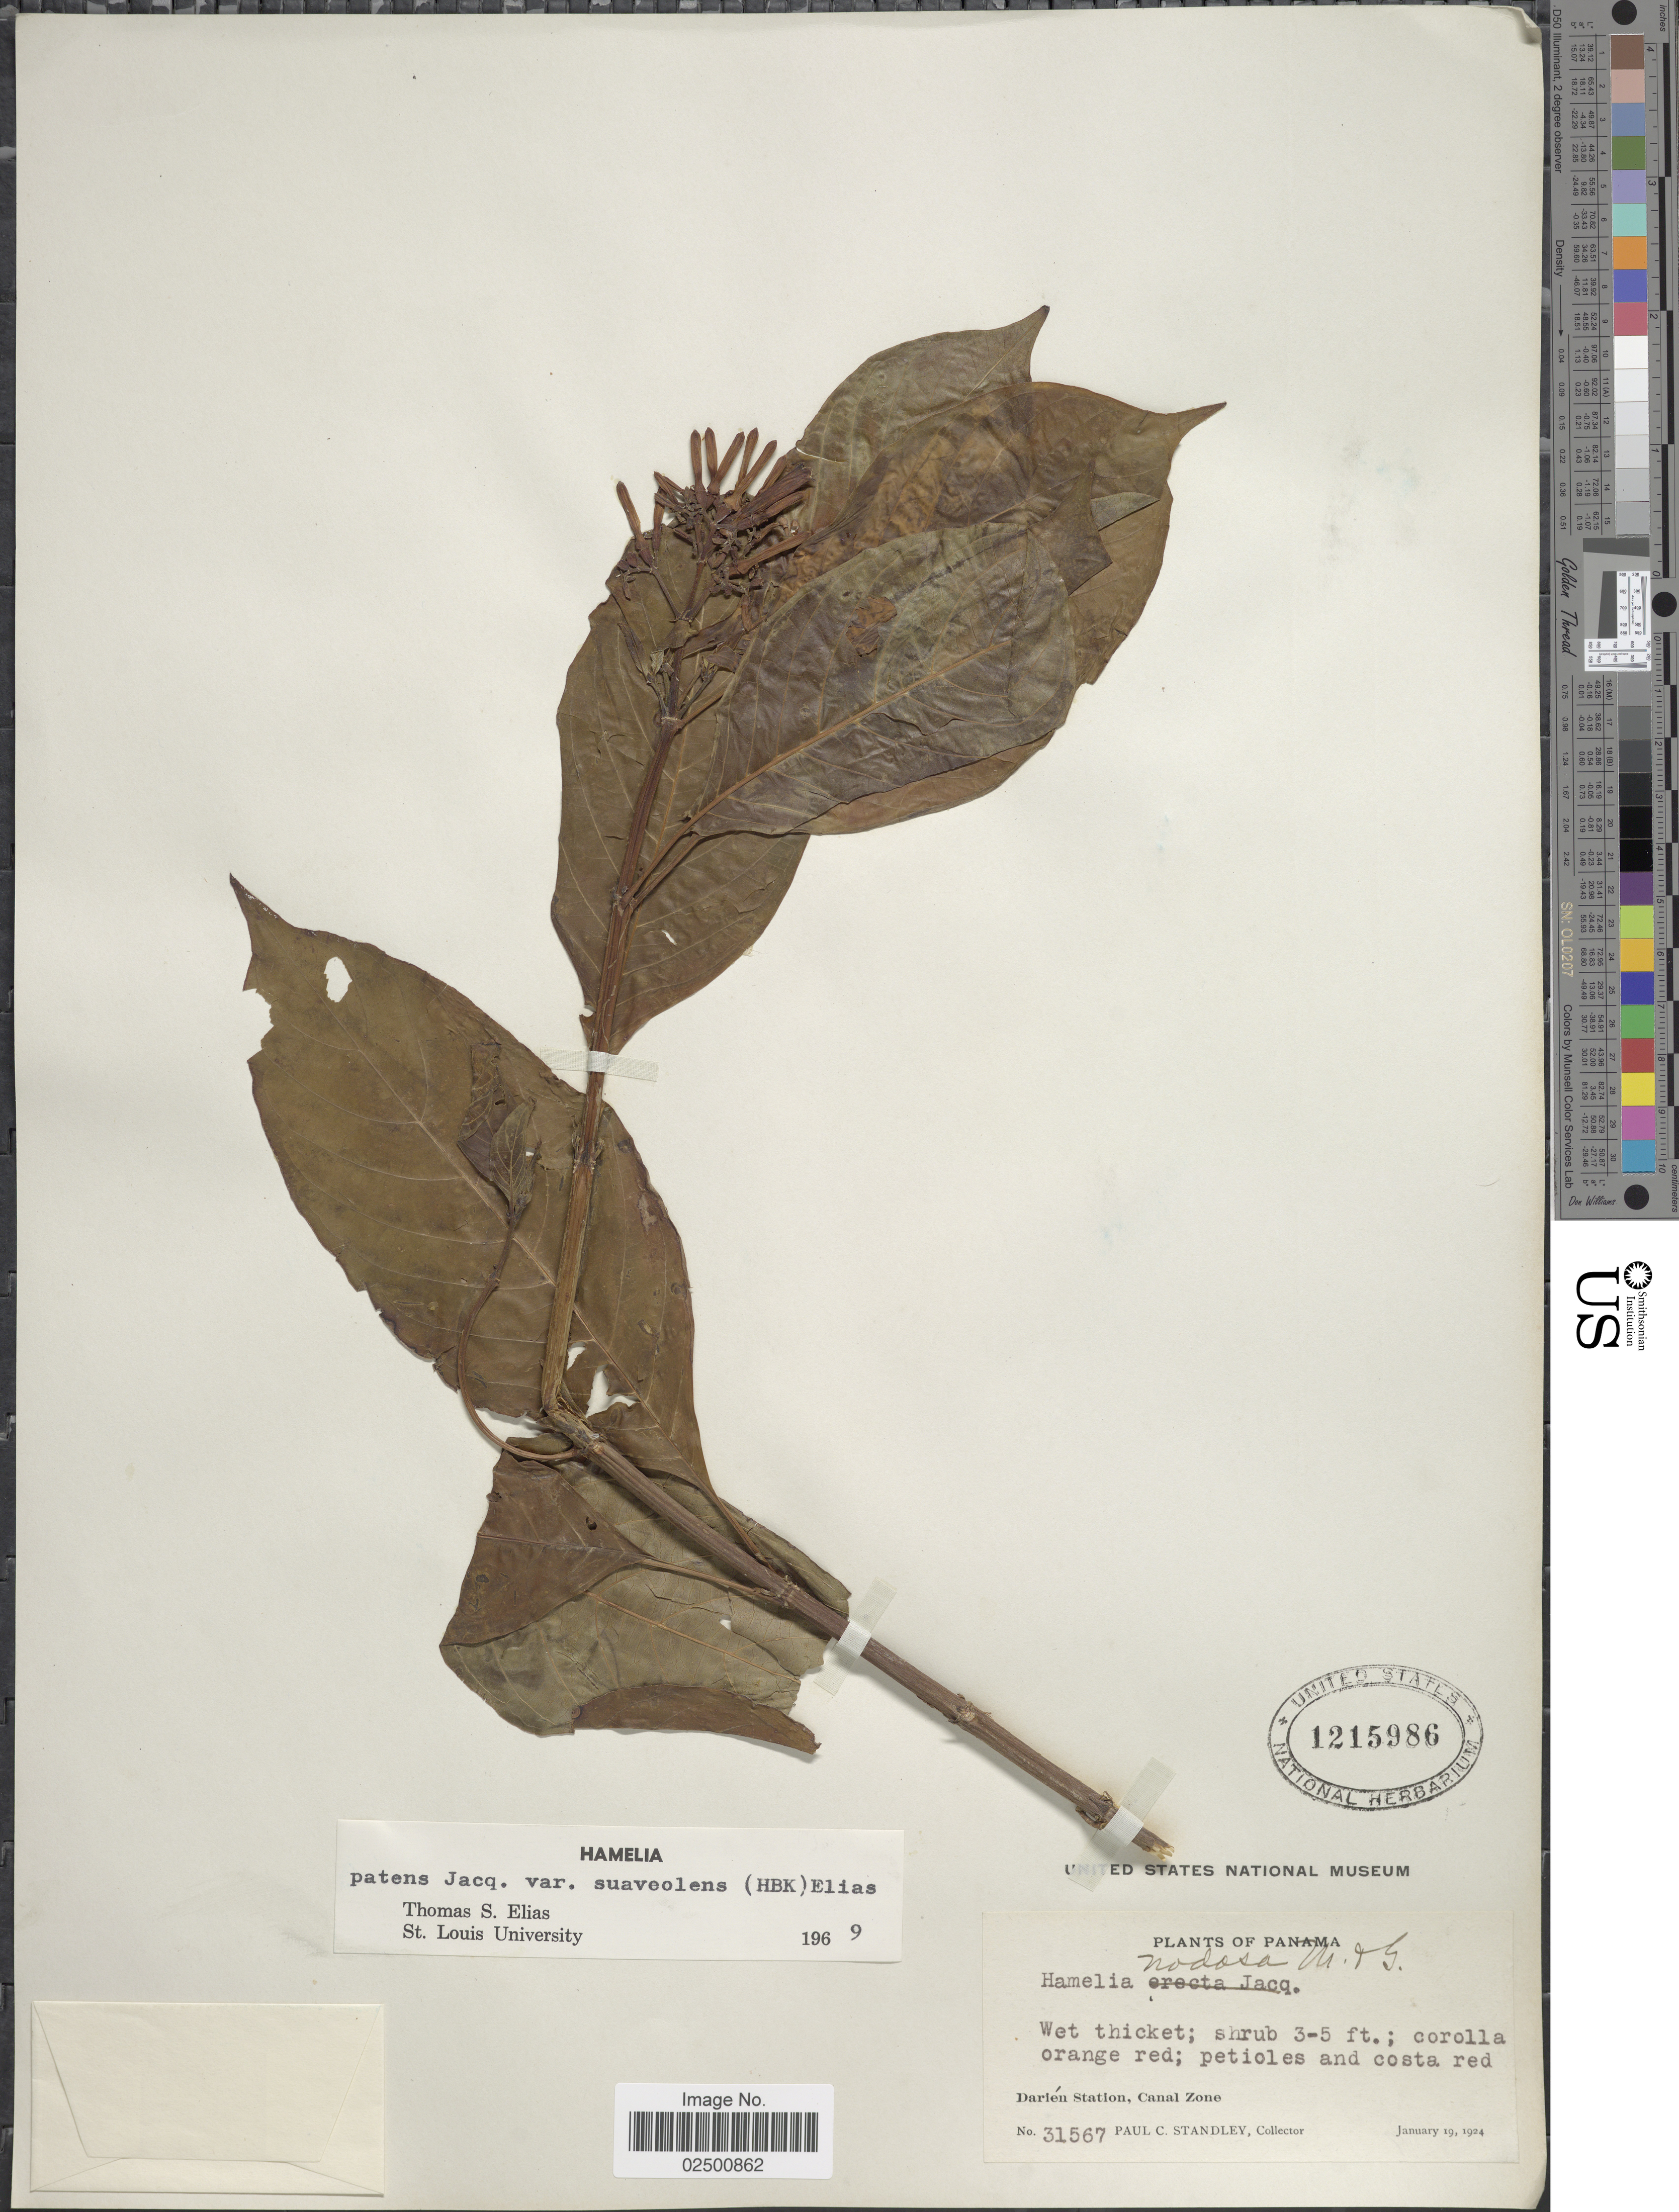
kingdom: Plantae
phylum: Tracheophyta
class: Magnoliopsida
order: Gentianales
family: Rubiaceae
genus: Hamelia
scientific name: Hamelia patens var. suaveolens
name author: (Kunth)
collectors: P. C. Standley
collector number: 31567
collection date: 1924-01-19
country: Panama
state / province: Colón / Panamá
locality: Darien Station, Canal Zone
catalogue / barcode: US 1215986